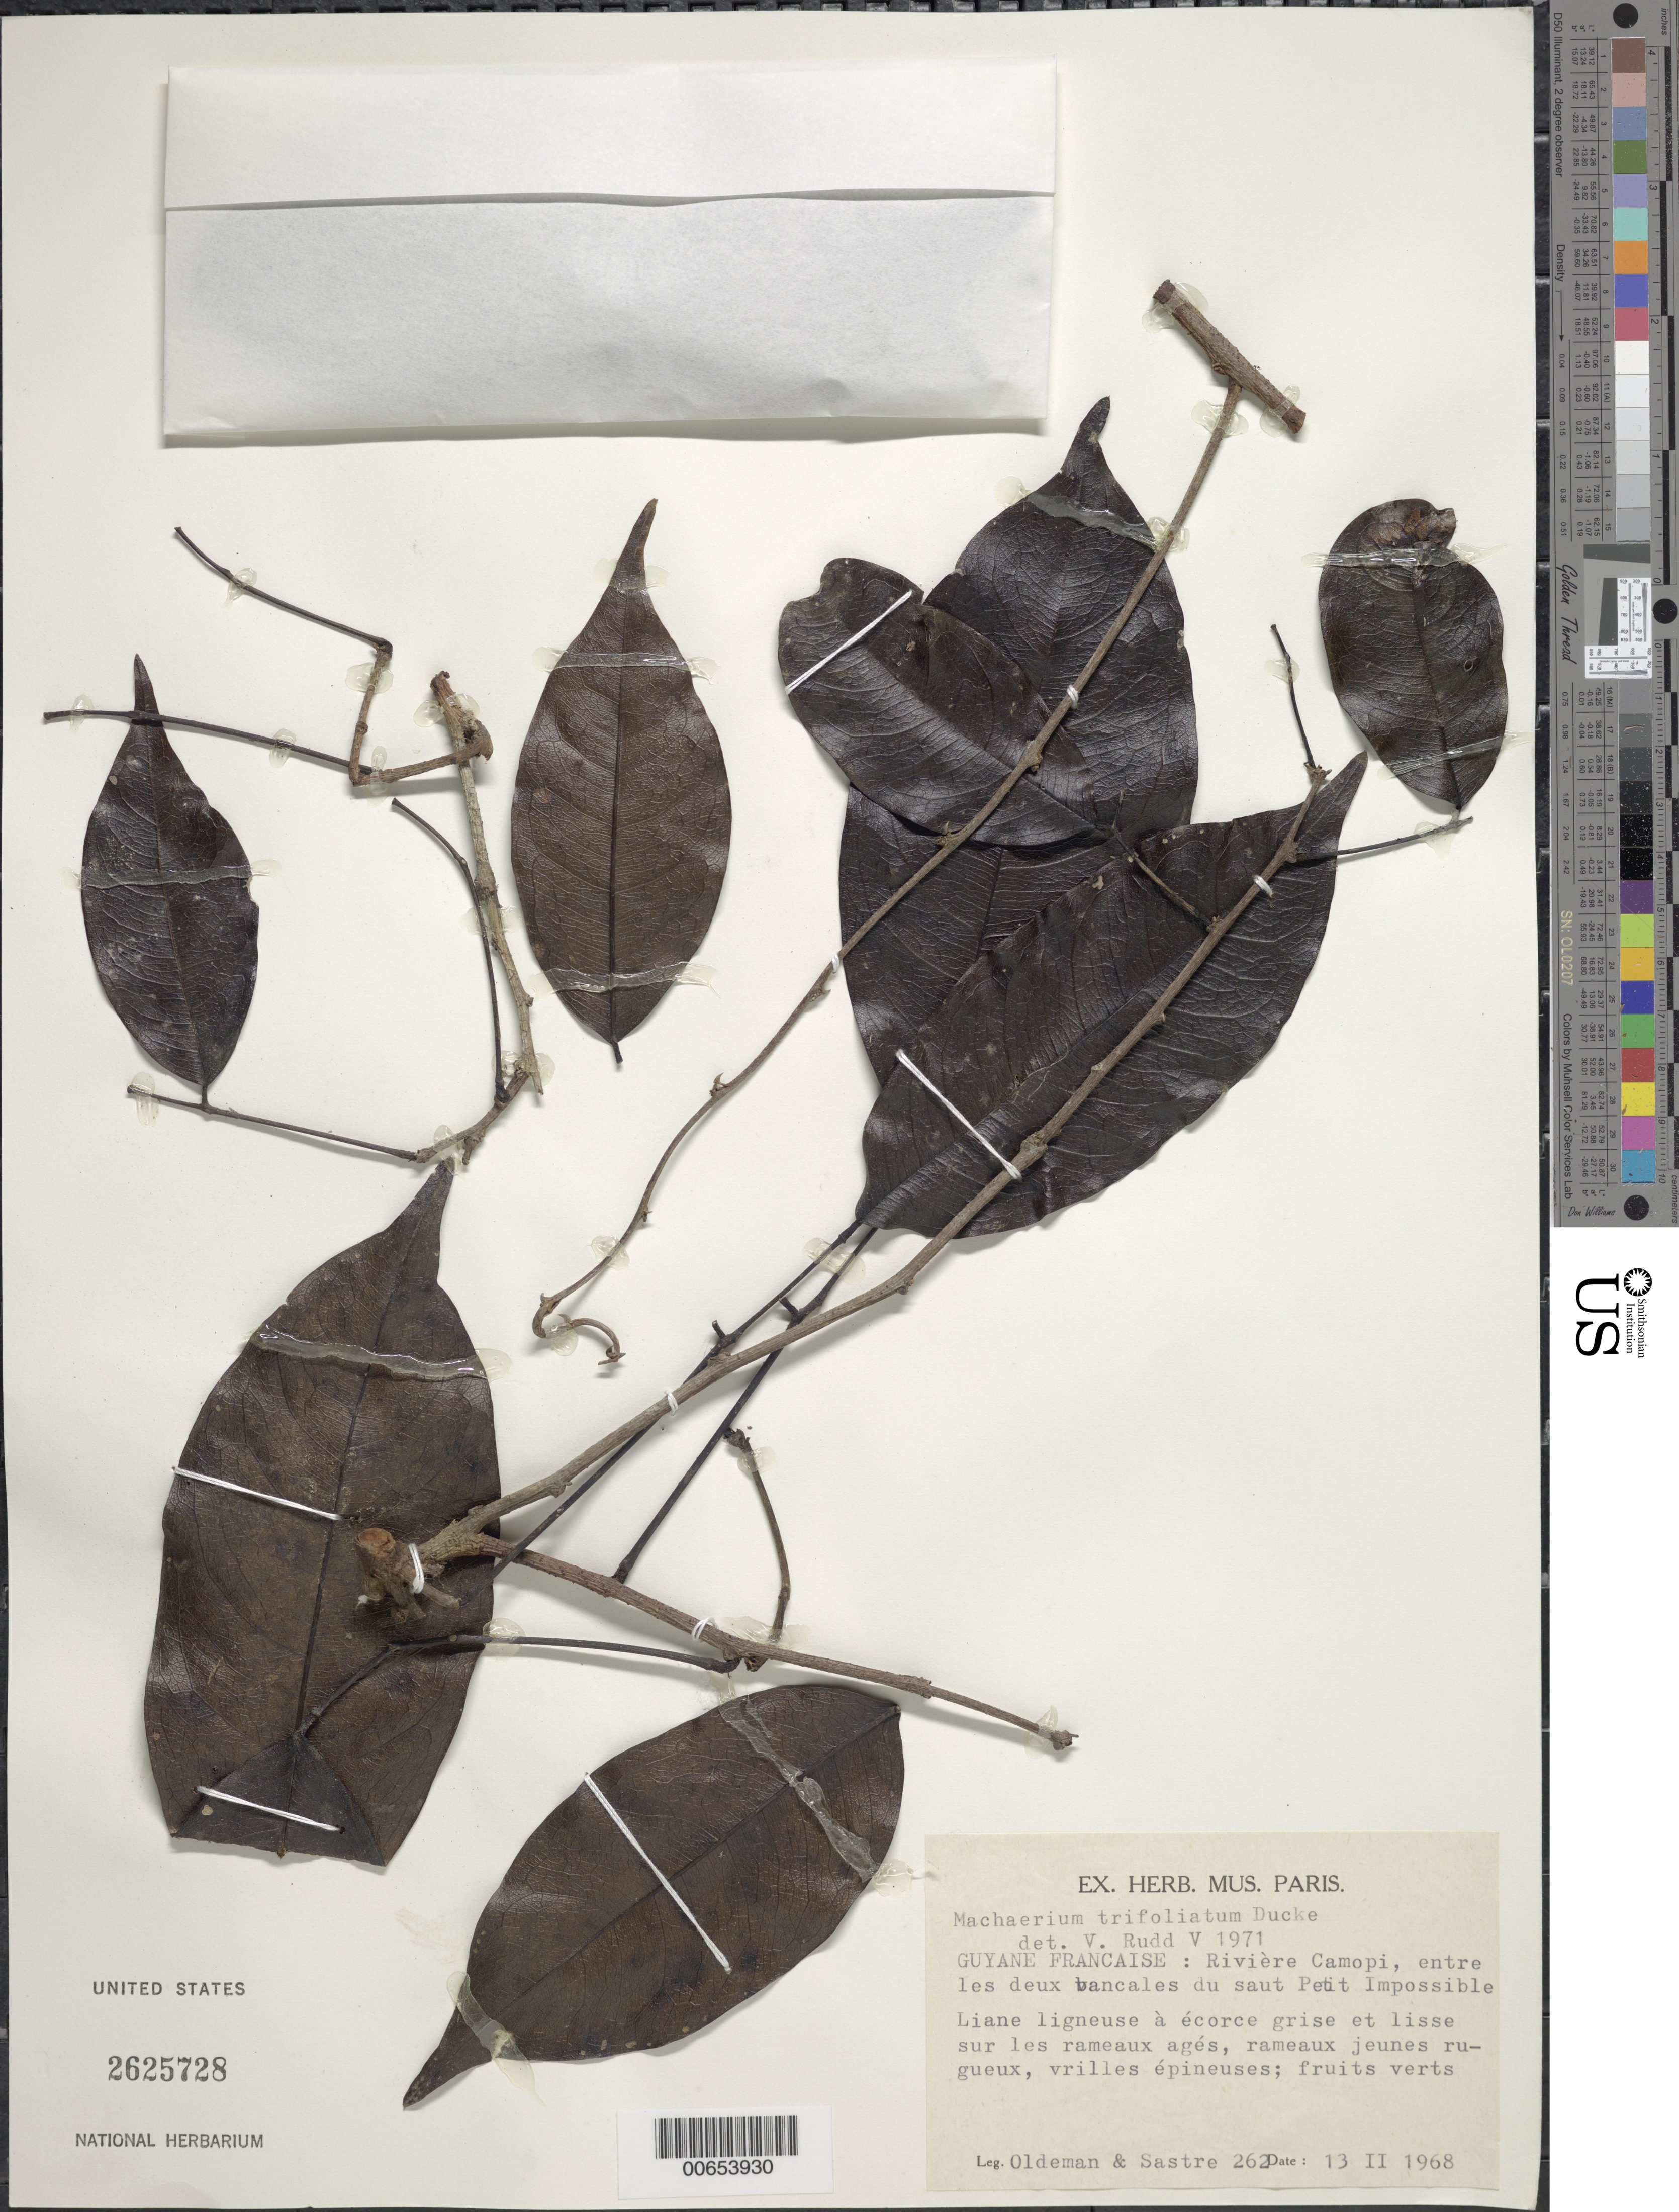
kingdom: Plantae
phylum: Tracheophyta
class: Magnoliopsida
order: Fabales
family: Fabaceae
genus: Machaerium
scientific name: Machaerium trifoliolatum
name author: Ducke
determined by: Rudd, V. E.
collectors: R. Oldeman & C. H. L. Sastre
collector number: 262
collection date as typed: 12-Feb-68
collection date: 1968-02-12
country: French Guiana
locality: Rivière Comopi, entre les deux bancales du saut Petit Impossible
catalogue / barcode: US 2625728